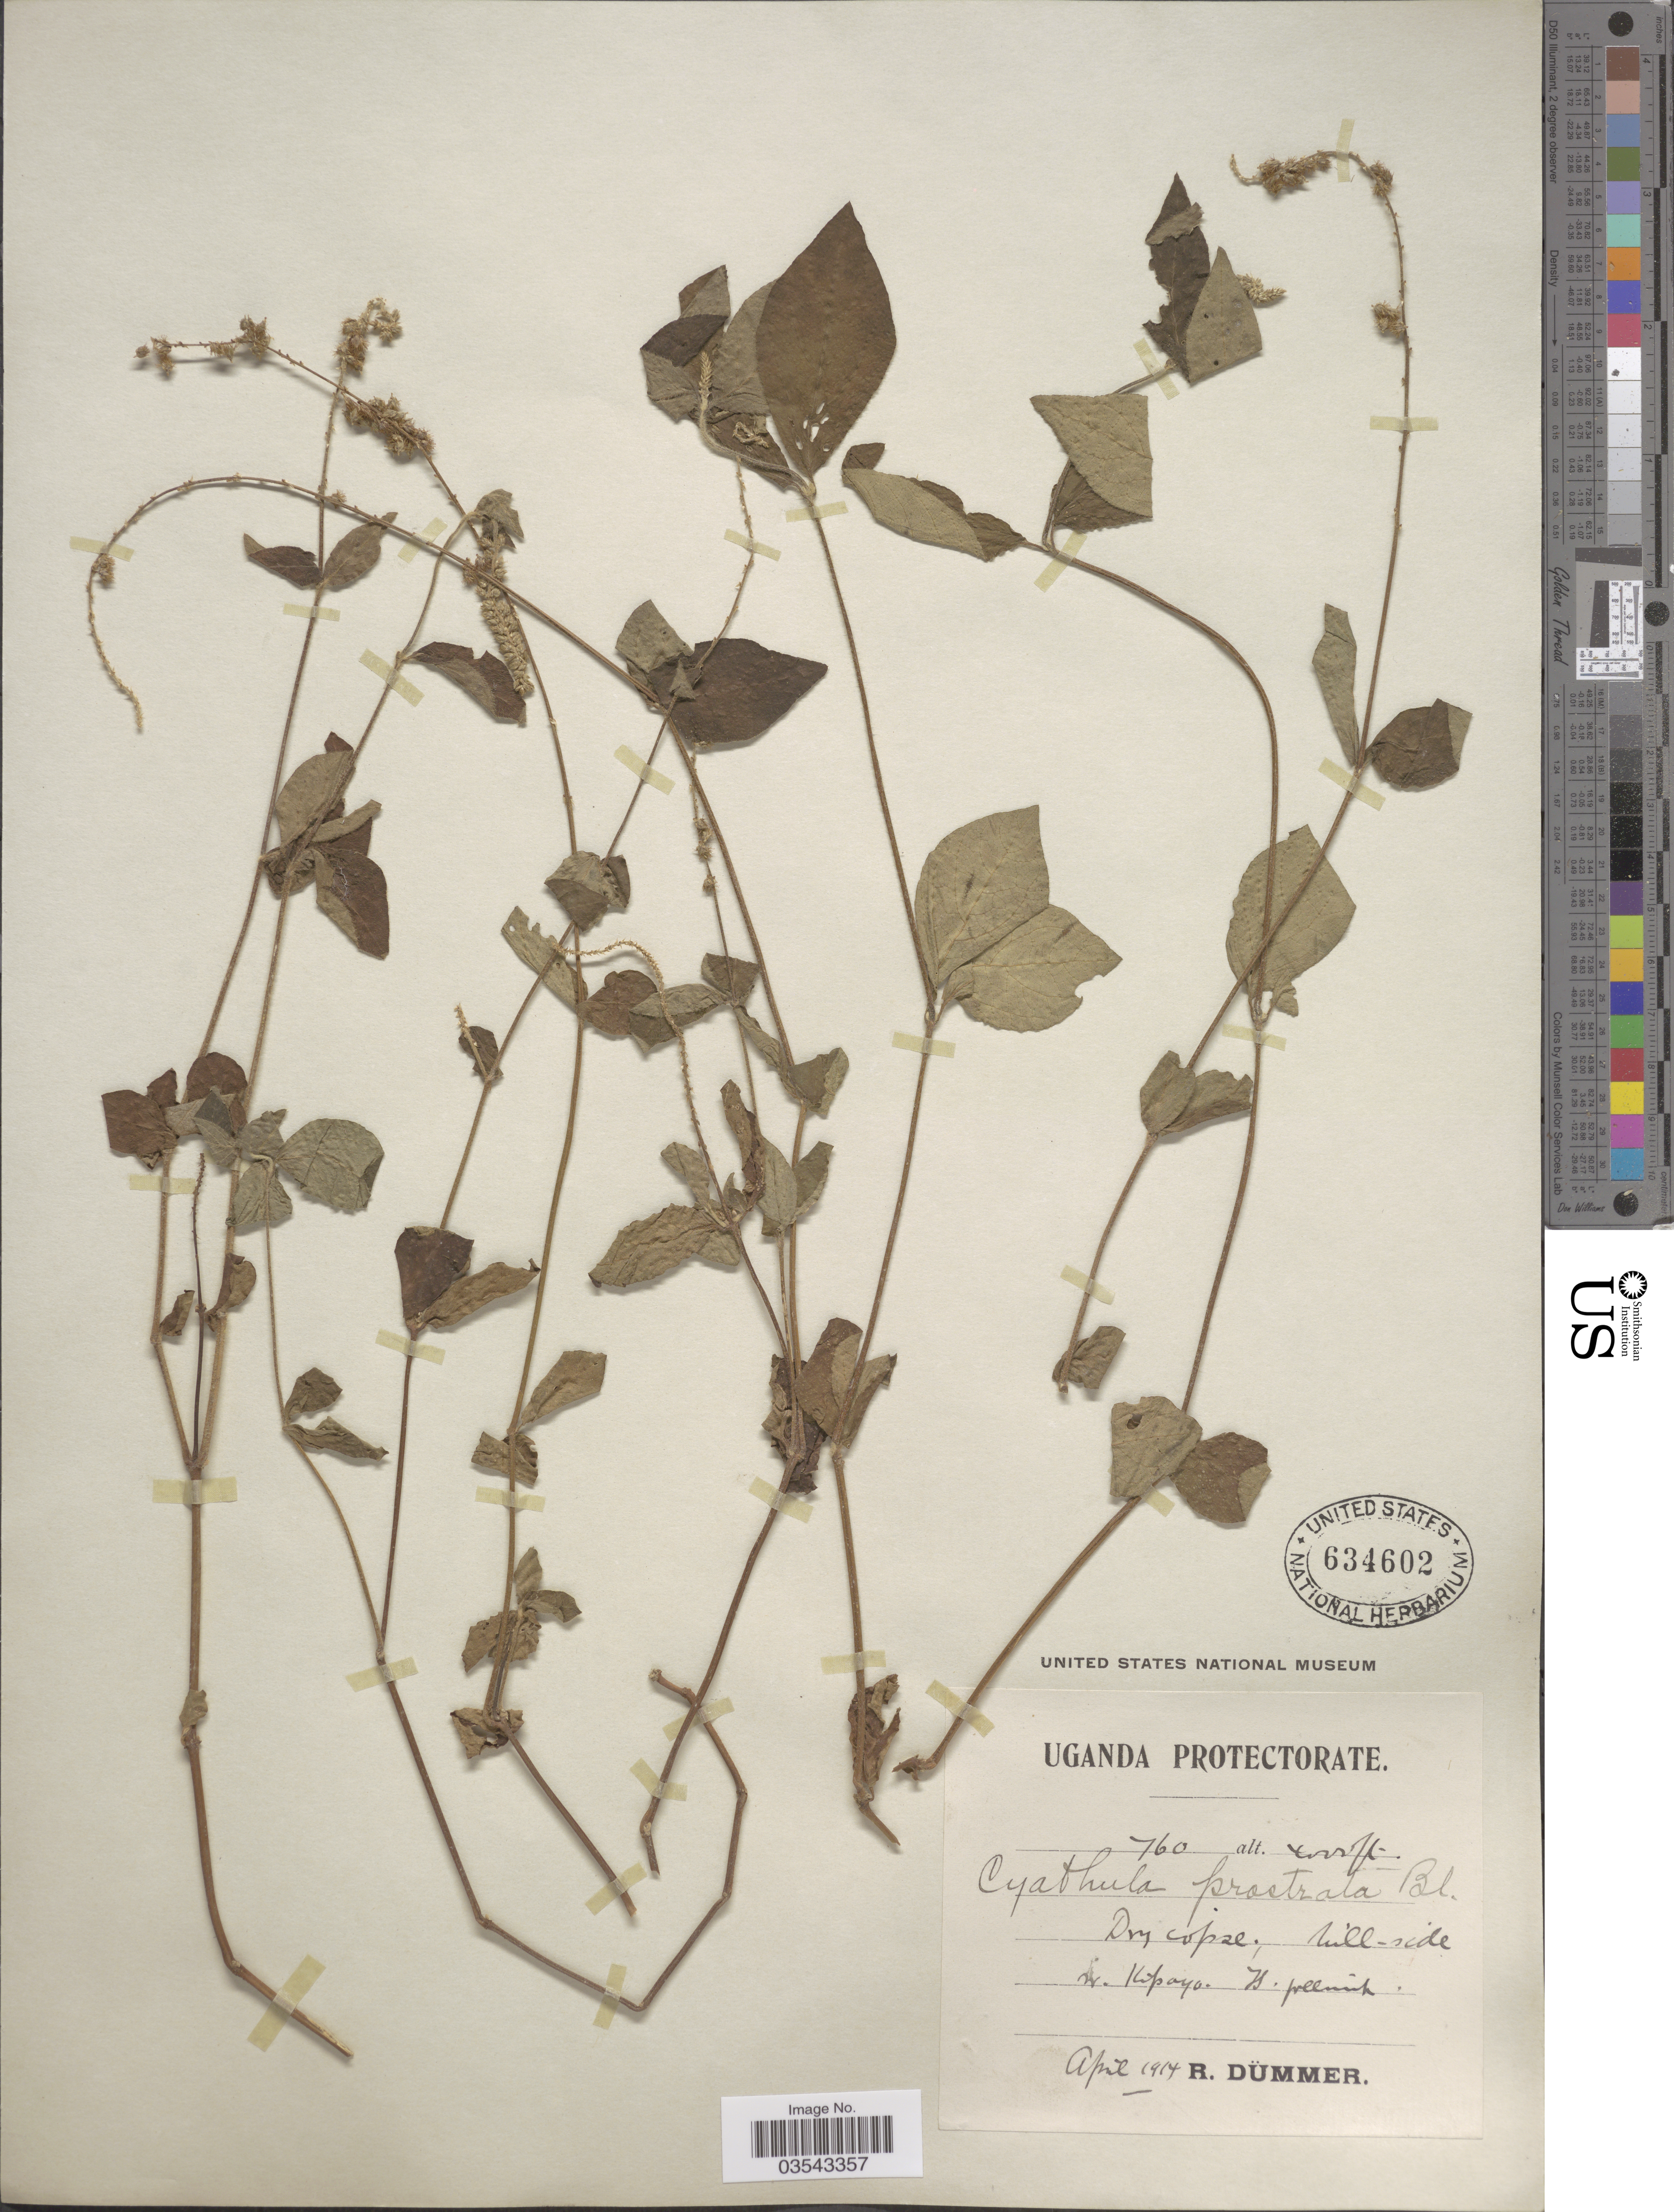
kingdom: Plantae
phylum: Tracheophyta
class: Magnoliopsida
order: Caryophyllales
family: Amaranthaceae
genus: Cyathula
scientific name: Cyathula prostrata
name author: (L.) Blume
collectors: R. A. Dümmer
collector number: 760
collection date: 1914-04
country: Uganda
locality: Nr. Kipayo.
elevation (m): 1219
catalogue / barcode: US 634602